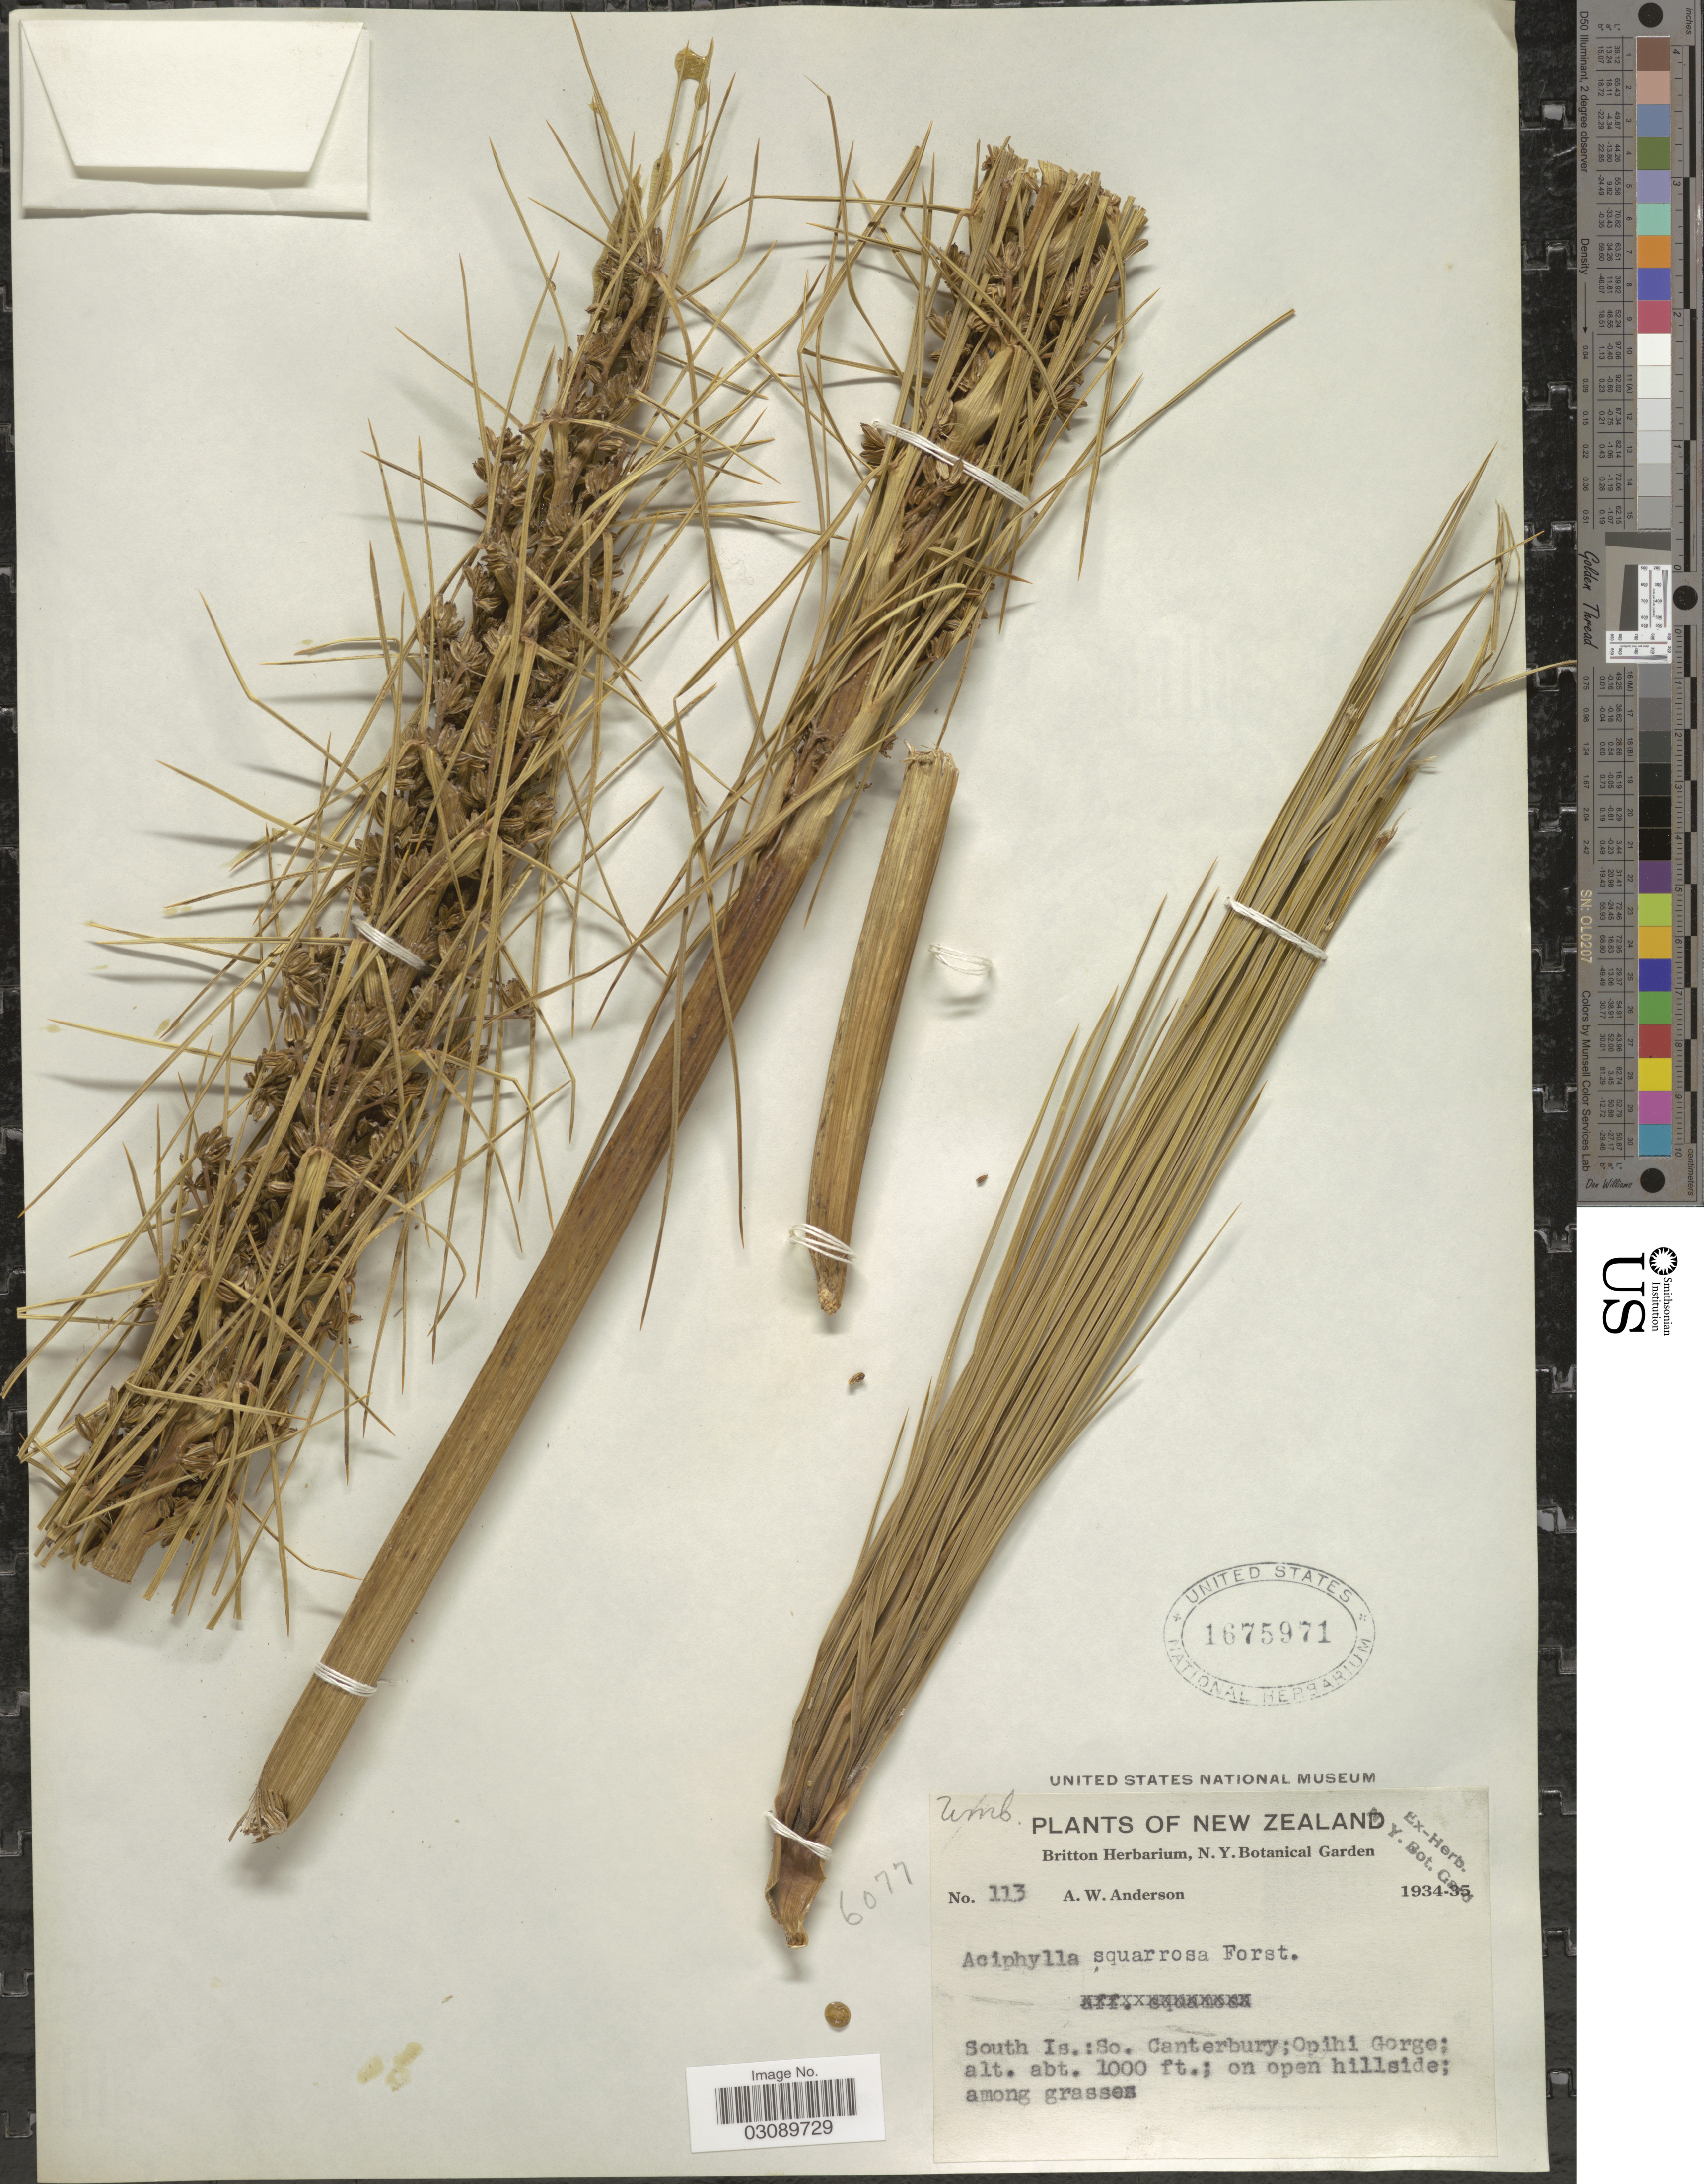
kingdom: Plantae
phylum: Tracheophyta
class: Magnoliopsida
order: Apiales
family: Apiaceae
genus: Aciphylla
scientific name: Aciphylla squarrosa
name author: J.R. Forst. & G. Forst.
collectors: A. W. Anderson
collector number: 113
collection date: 1934/1935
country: New Zealand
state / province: Canterbury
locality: South Is.: So. Canterbury; Opihi Gorge.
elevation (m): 305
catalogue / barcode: US 1675971